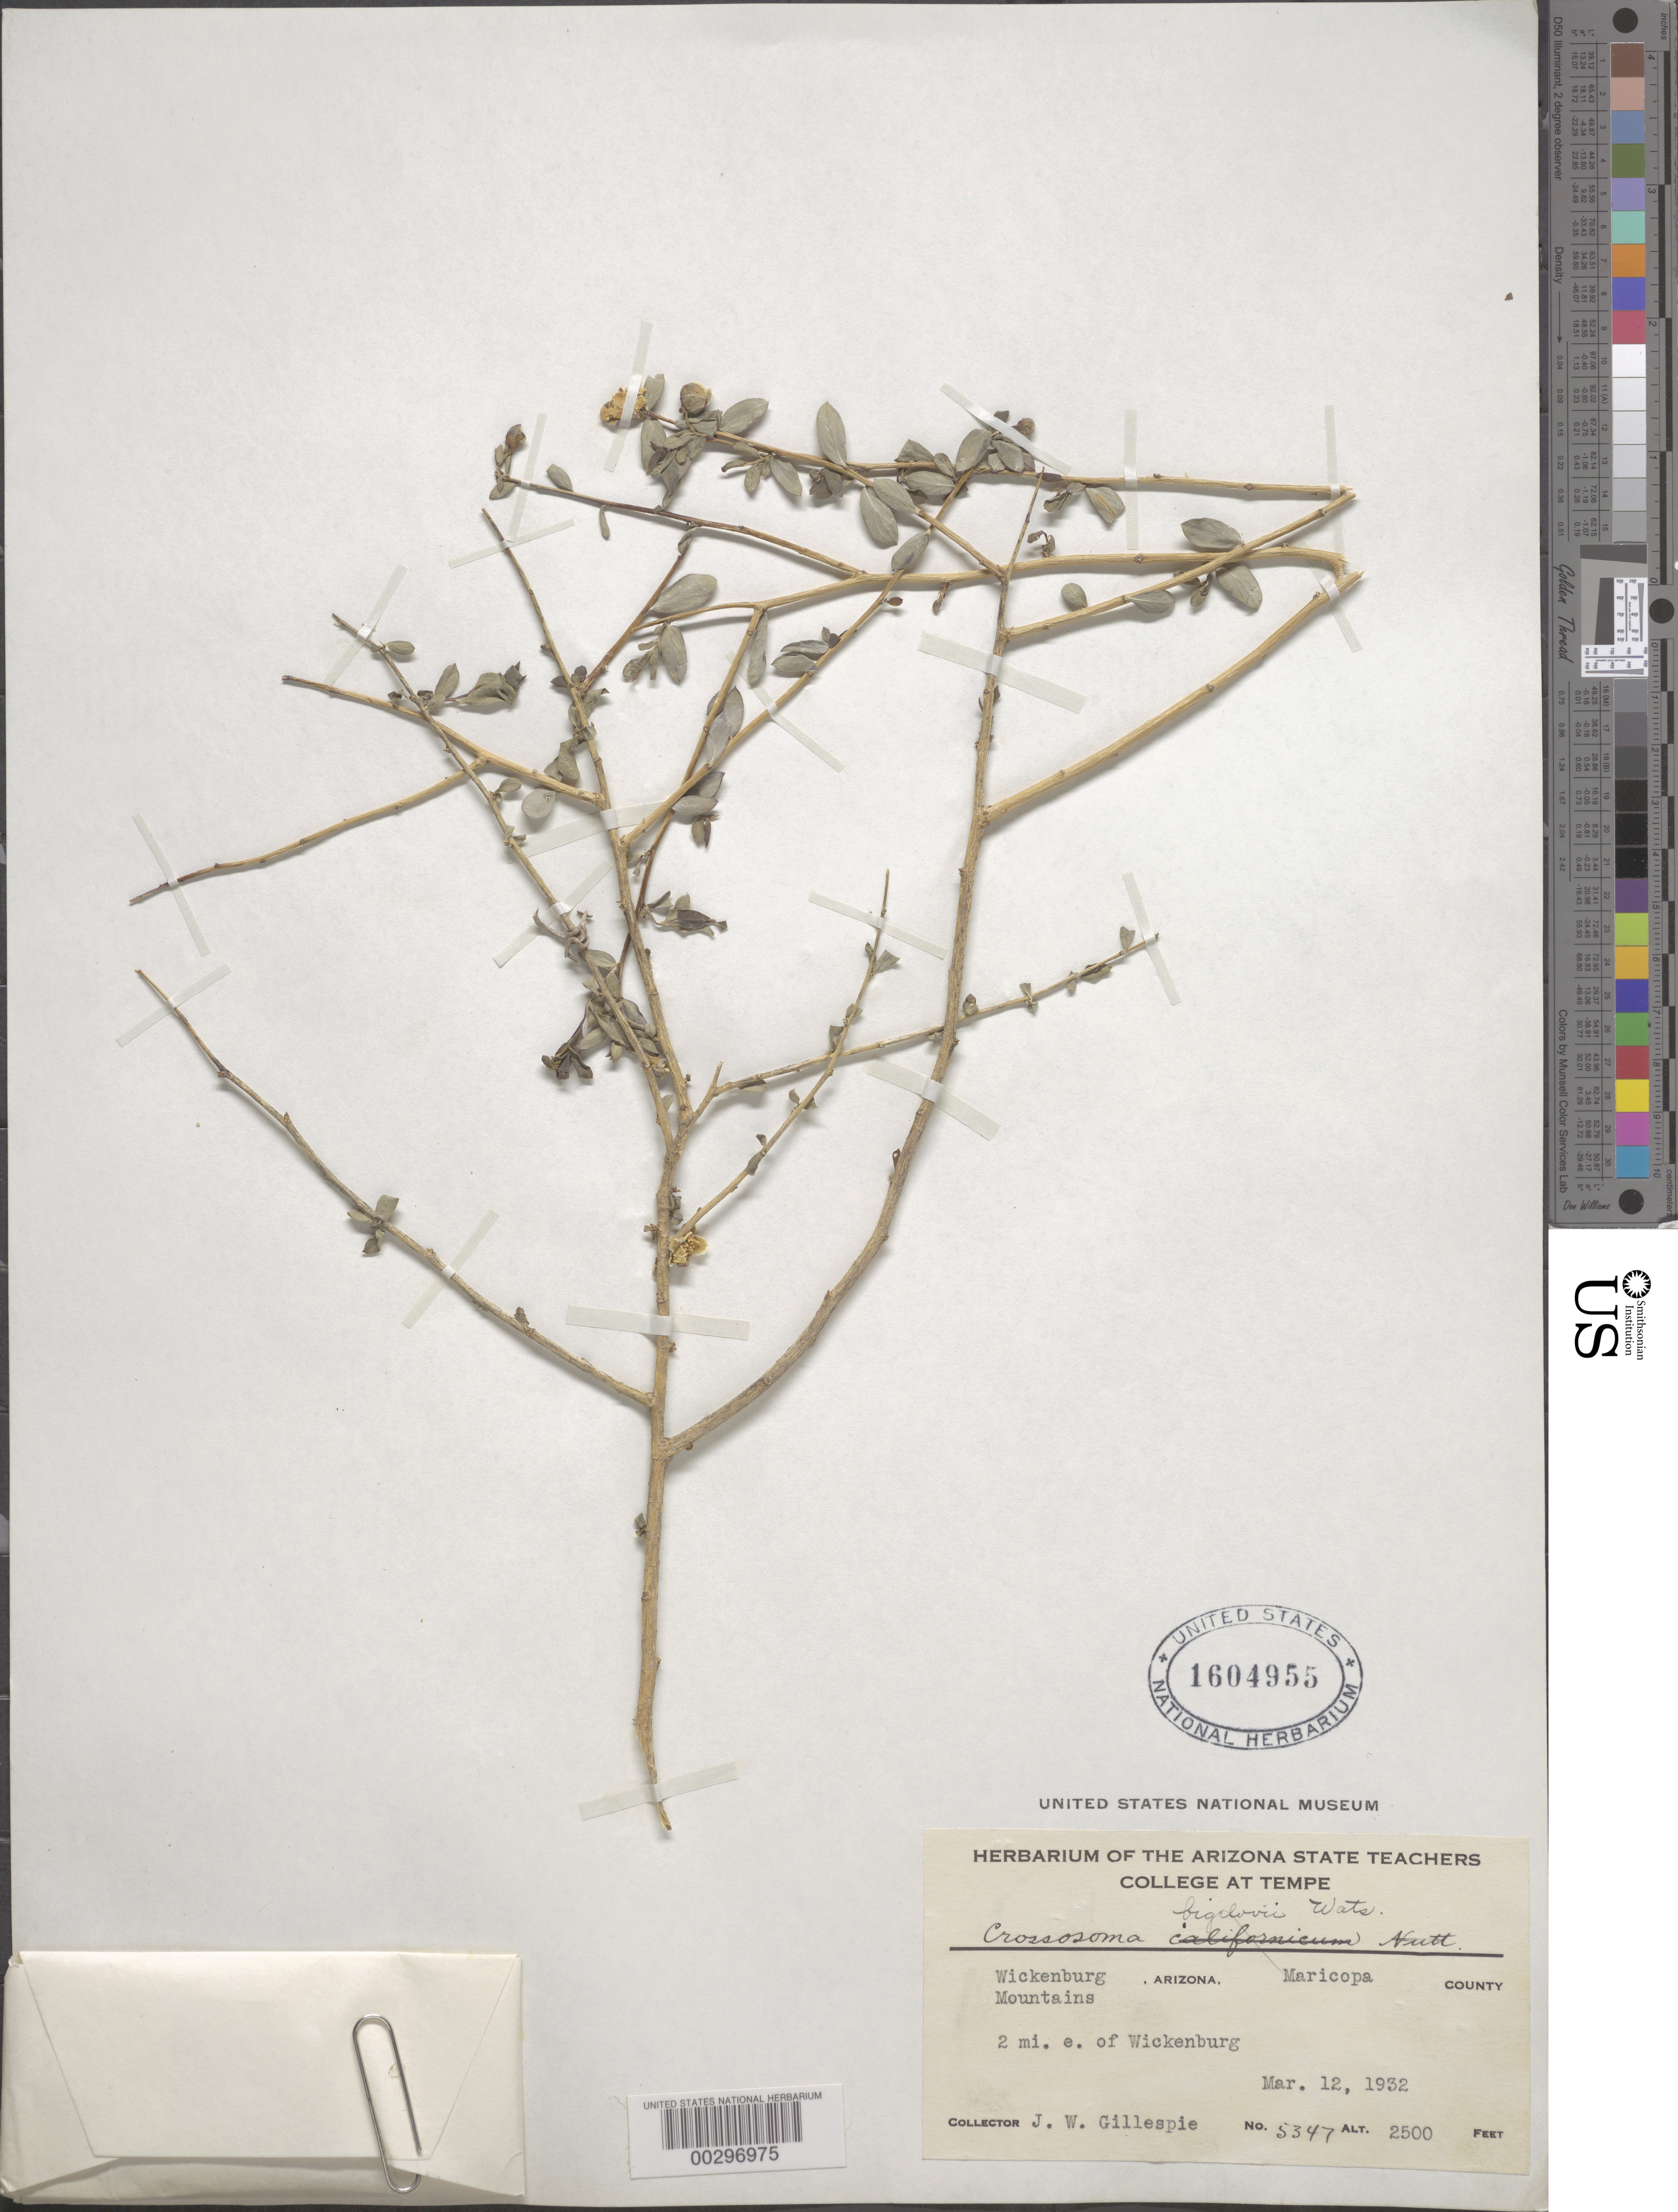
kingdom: Plantae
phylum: Tracheophyta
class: Magnoliopsida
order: Crossosomatales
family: Crossosomataceae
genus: Crossosoma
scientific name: Crossosoma bigelovii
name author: S. Watson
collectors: J. W. Gillespie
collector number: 5347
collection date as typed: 12 Mar 1932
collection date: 1932-03-12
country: United States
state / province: Arizona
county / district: Maricopa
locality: Wickenburg mts., e of wickenburg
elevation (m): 762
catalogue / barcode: US 1604955